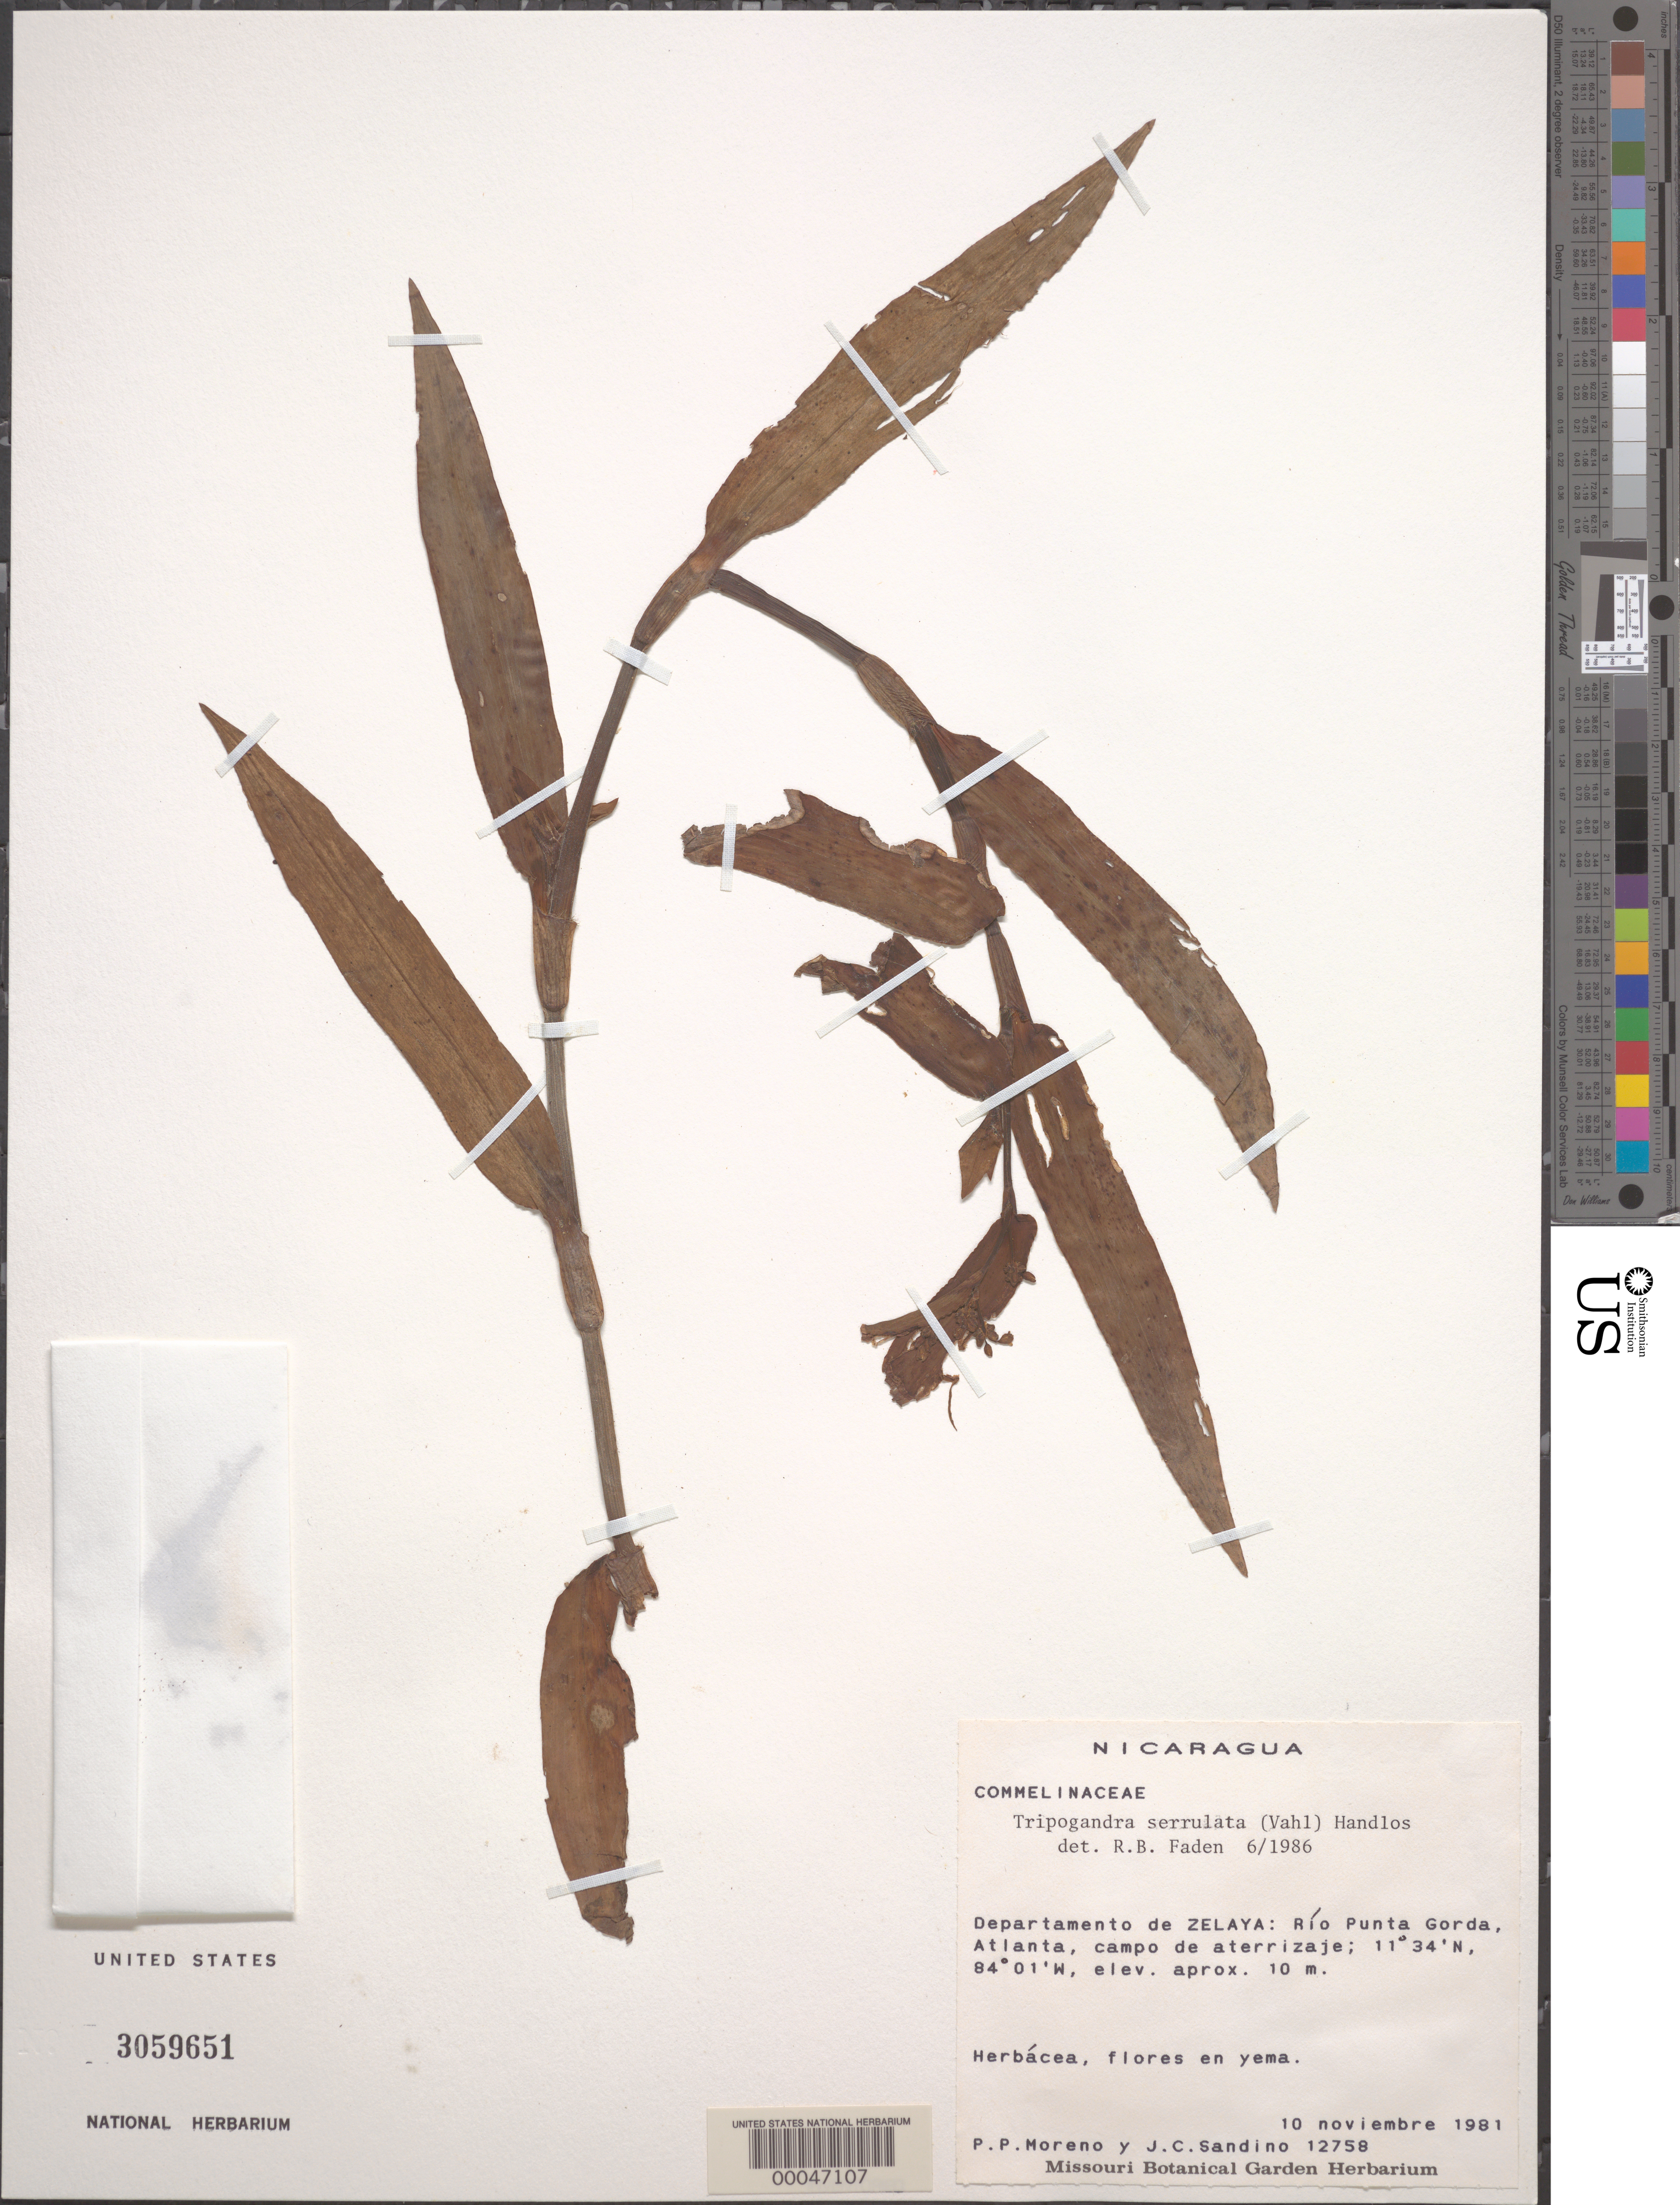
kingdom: Plantae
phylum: Tracheophyta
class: Liliopsida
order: Commelinales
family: Commelinaceae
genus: Tripogandra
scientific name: Tripogandra serrulata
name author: (Vahl) Handlos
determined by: Faden, Robert B., (US), Smithsonian Institution - National Museum of Natural History (UNITED STATES)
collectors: P. Moreno & J. Sandino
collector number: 12758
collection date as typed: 10 Nov 1981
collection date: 1981-11-10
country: Nicaragua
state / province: Atlántico Sur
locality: Rio punta gorda, atlanta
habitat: Field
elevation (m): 10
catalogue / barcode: US 3059651